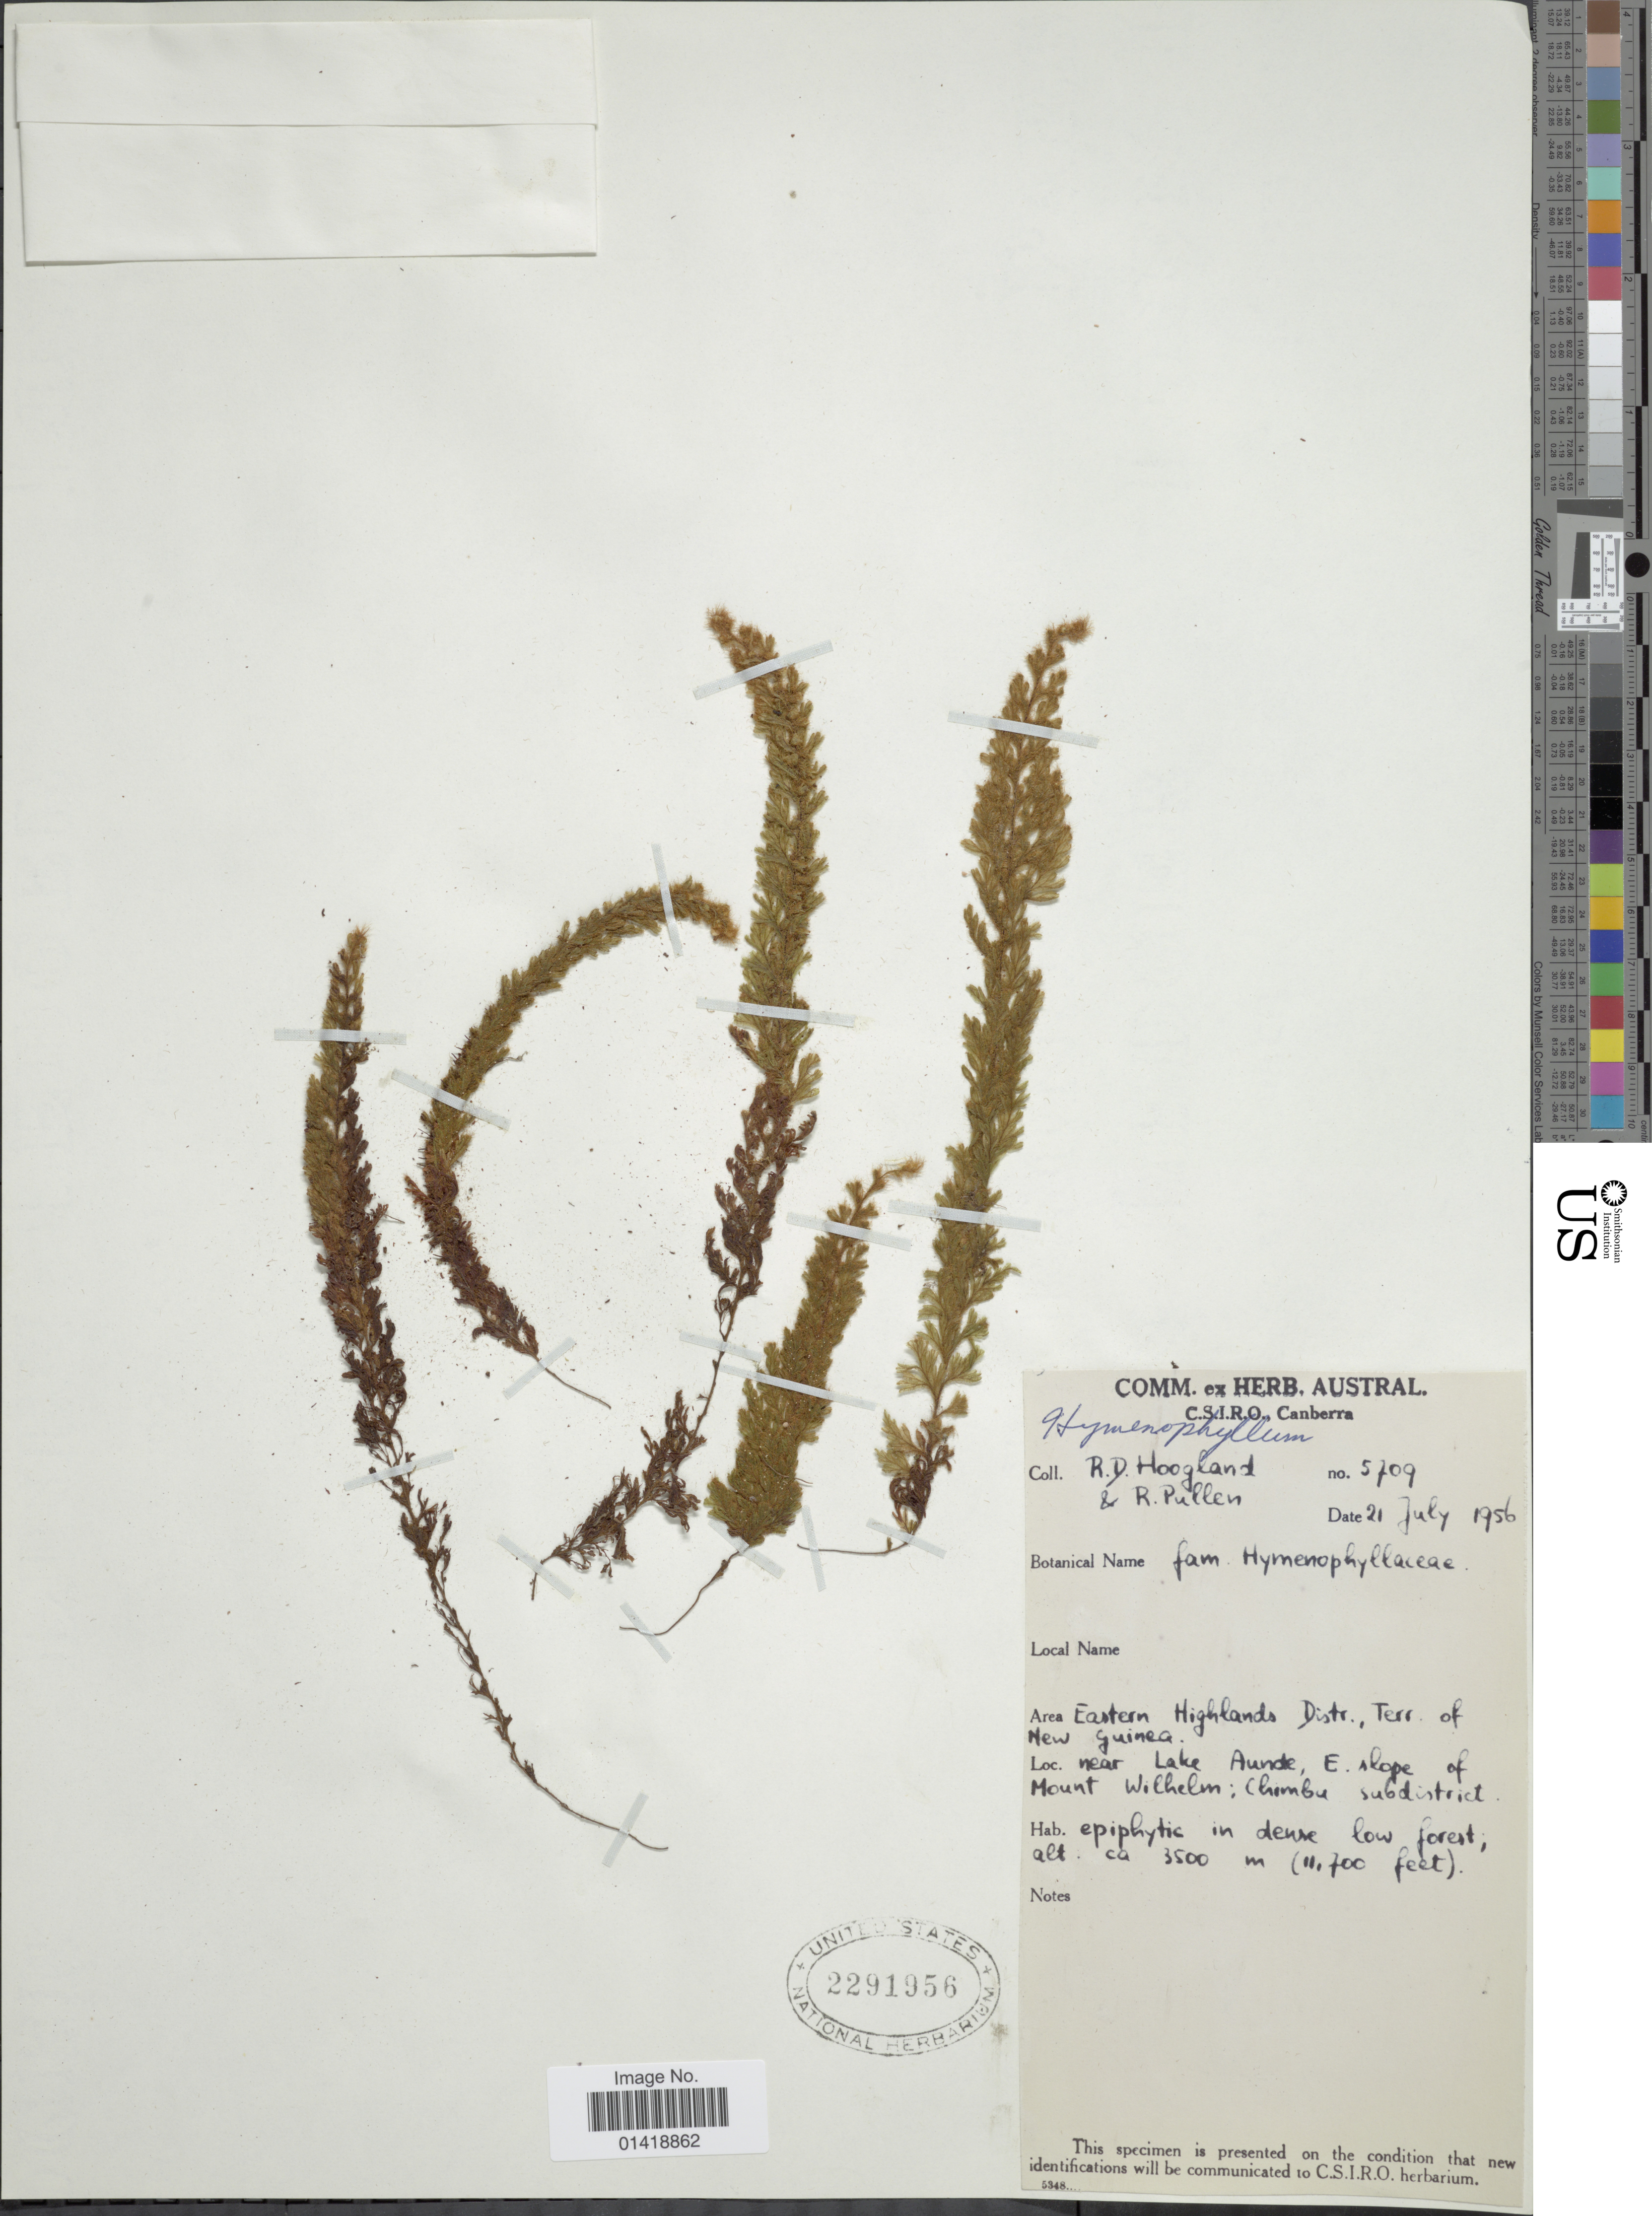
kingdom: Plantae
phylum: Tracheophyta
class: Polypodiopsida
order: Hymenophyllales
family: Hymenophyllaceae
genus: Hymenophyllum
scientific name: Hymenophyllum sp.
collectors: R. D. Hoogland & R. Pullen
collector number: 5709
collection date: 1956-07-21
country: Papua New Guinea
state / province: Chimbu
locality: Eastern Highlands Distr., Terr. of New Guinea. Near Lake Aunde, E. slope of Mount Wilhelm; Chimbu District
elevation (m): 3500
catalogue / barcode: US 2291956